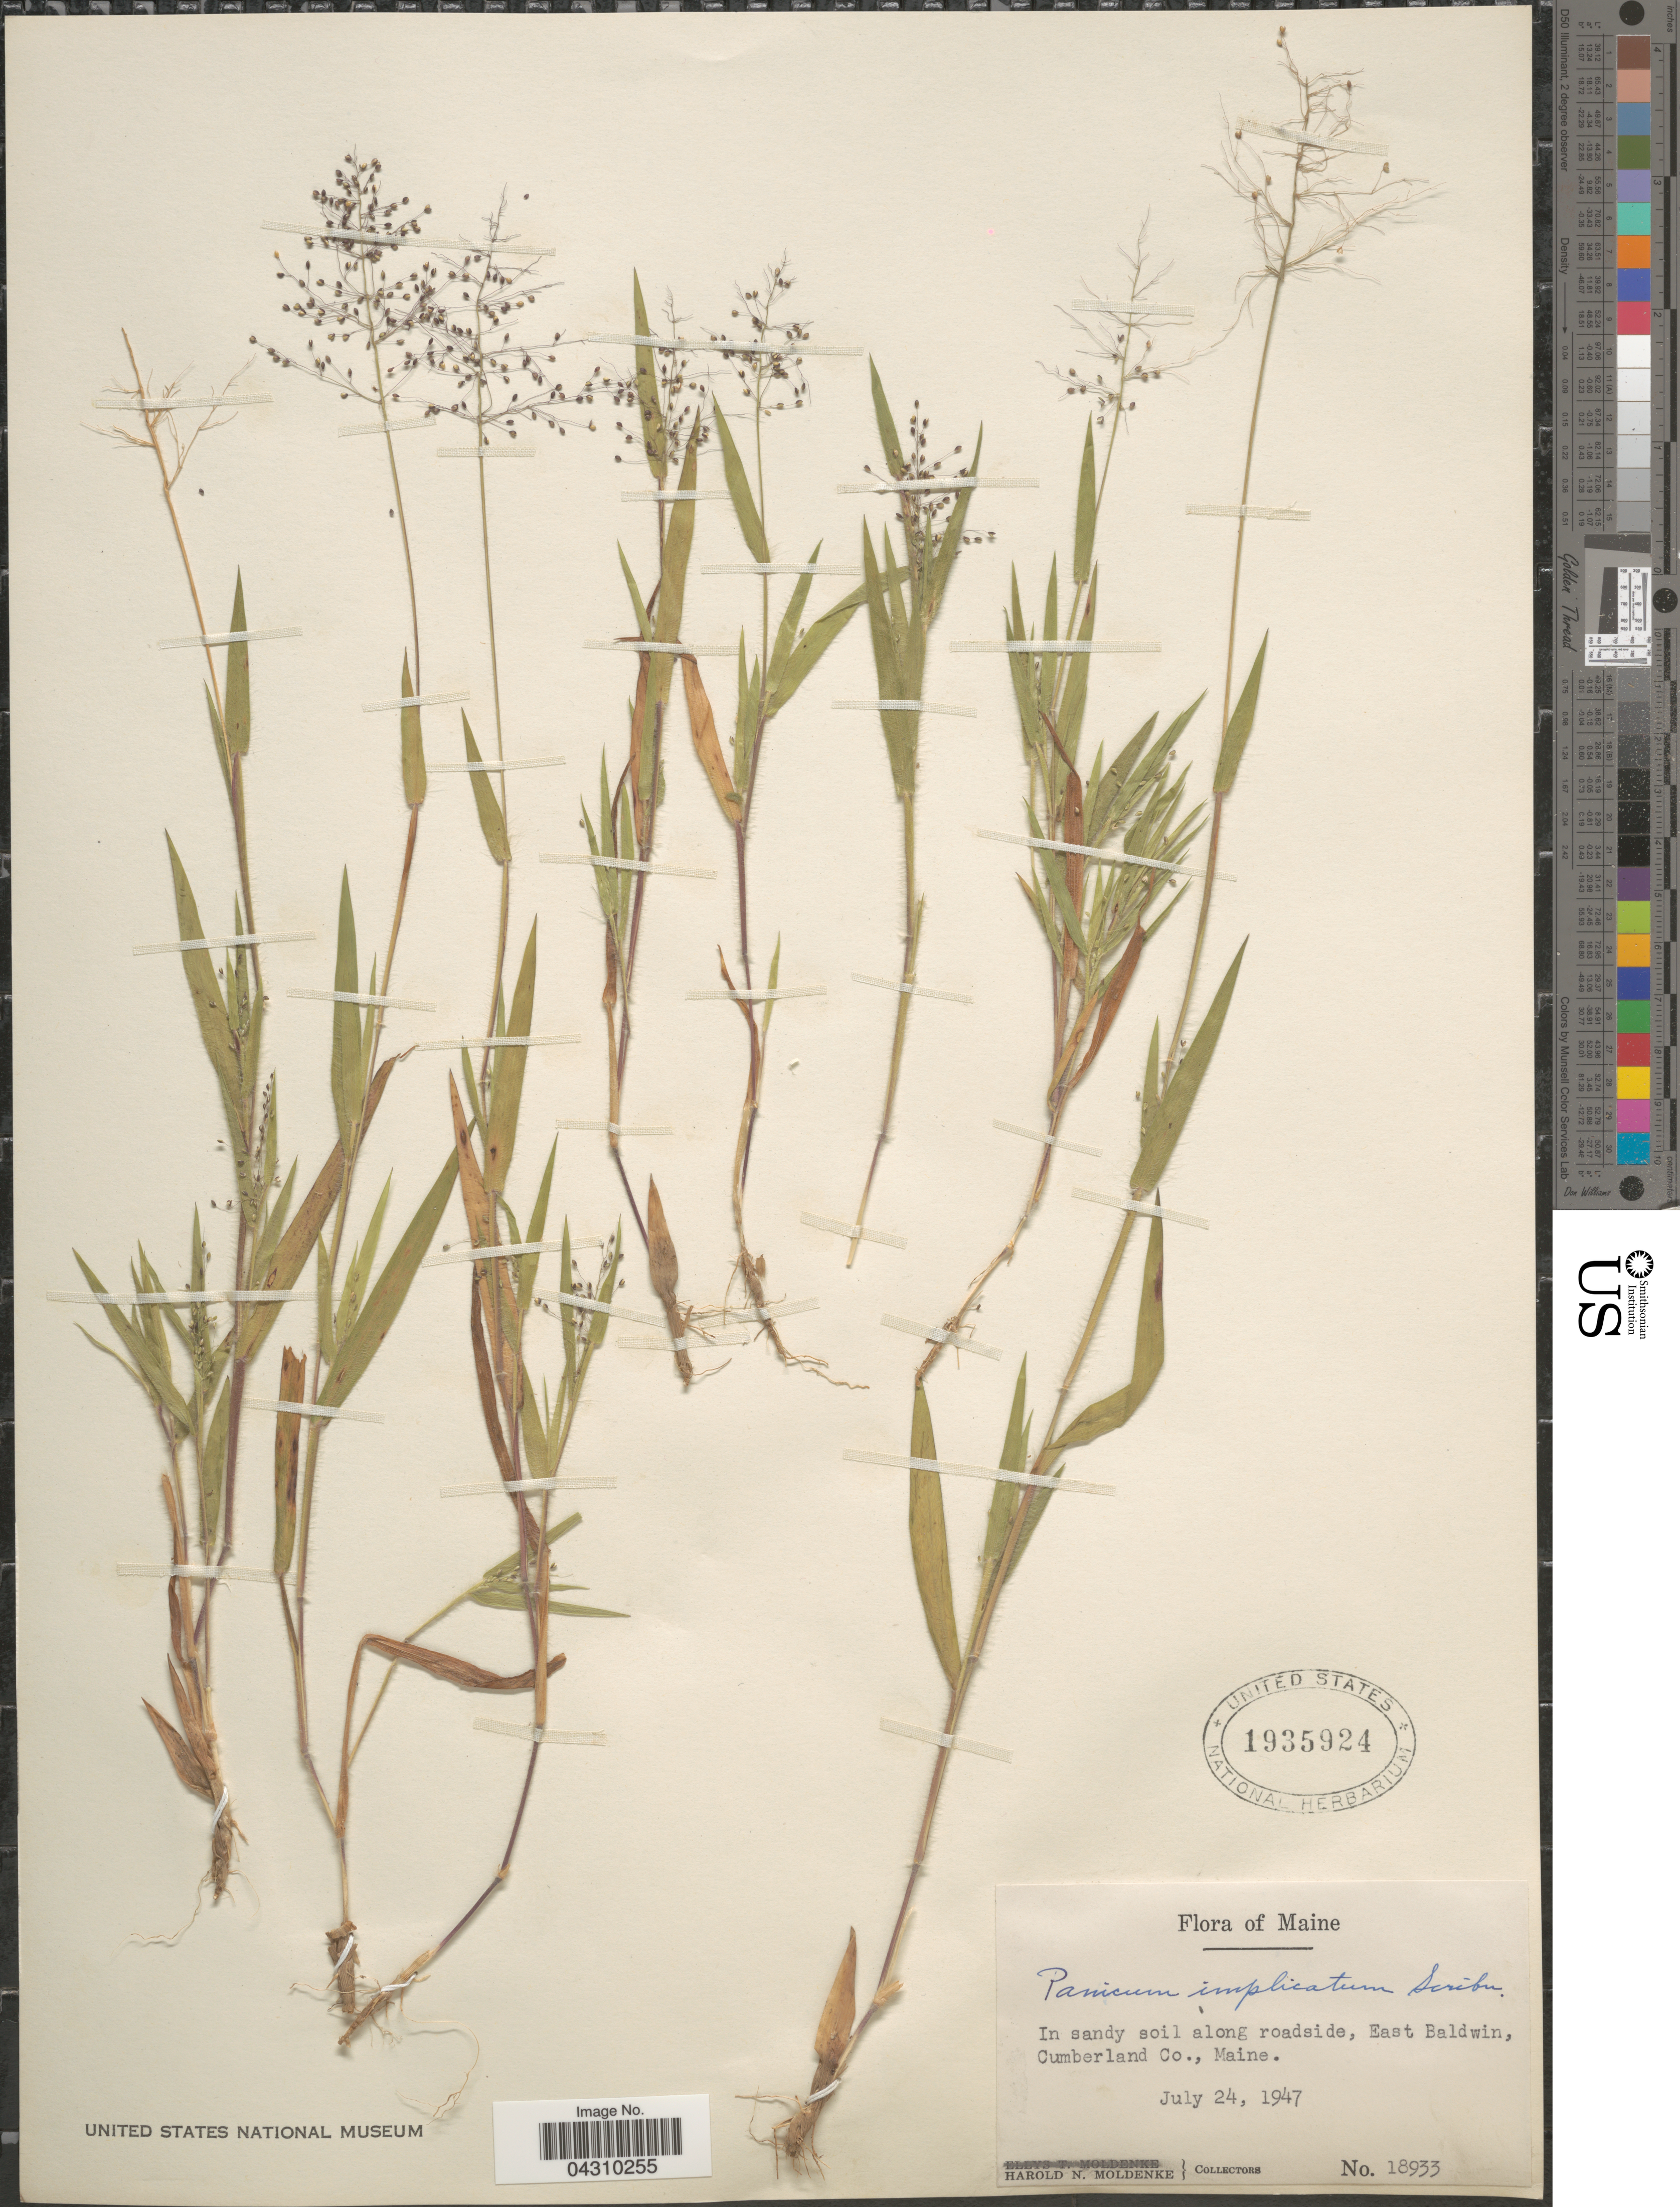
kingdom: Plantae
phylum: Tracheophyta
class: Liliopsida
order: Poales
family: Poaceae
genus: Dichanthelium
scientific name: Dichanthelium acuminatum var. acuminatum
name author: (Sw.) Gould & C.A. Clark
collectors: H. N. Moldenke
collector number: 18933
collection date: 1947-07-24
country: United States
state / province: Maine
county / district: Cumberland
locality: In sandy soil along roadside, East Baldwin,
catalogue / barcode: US 1935924